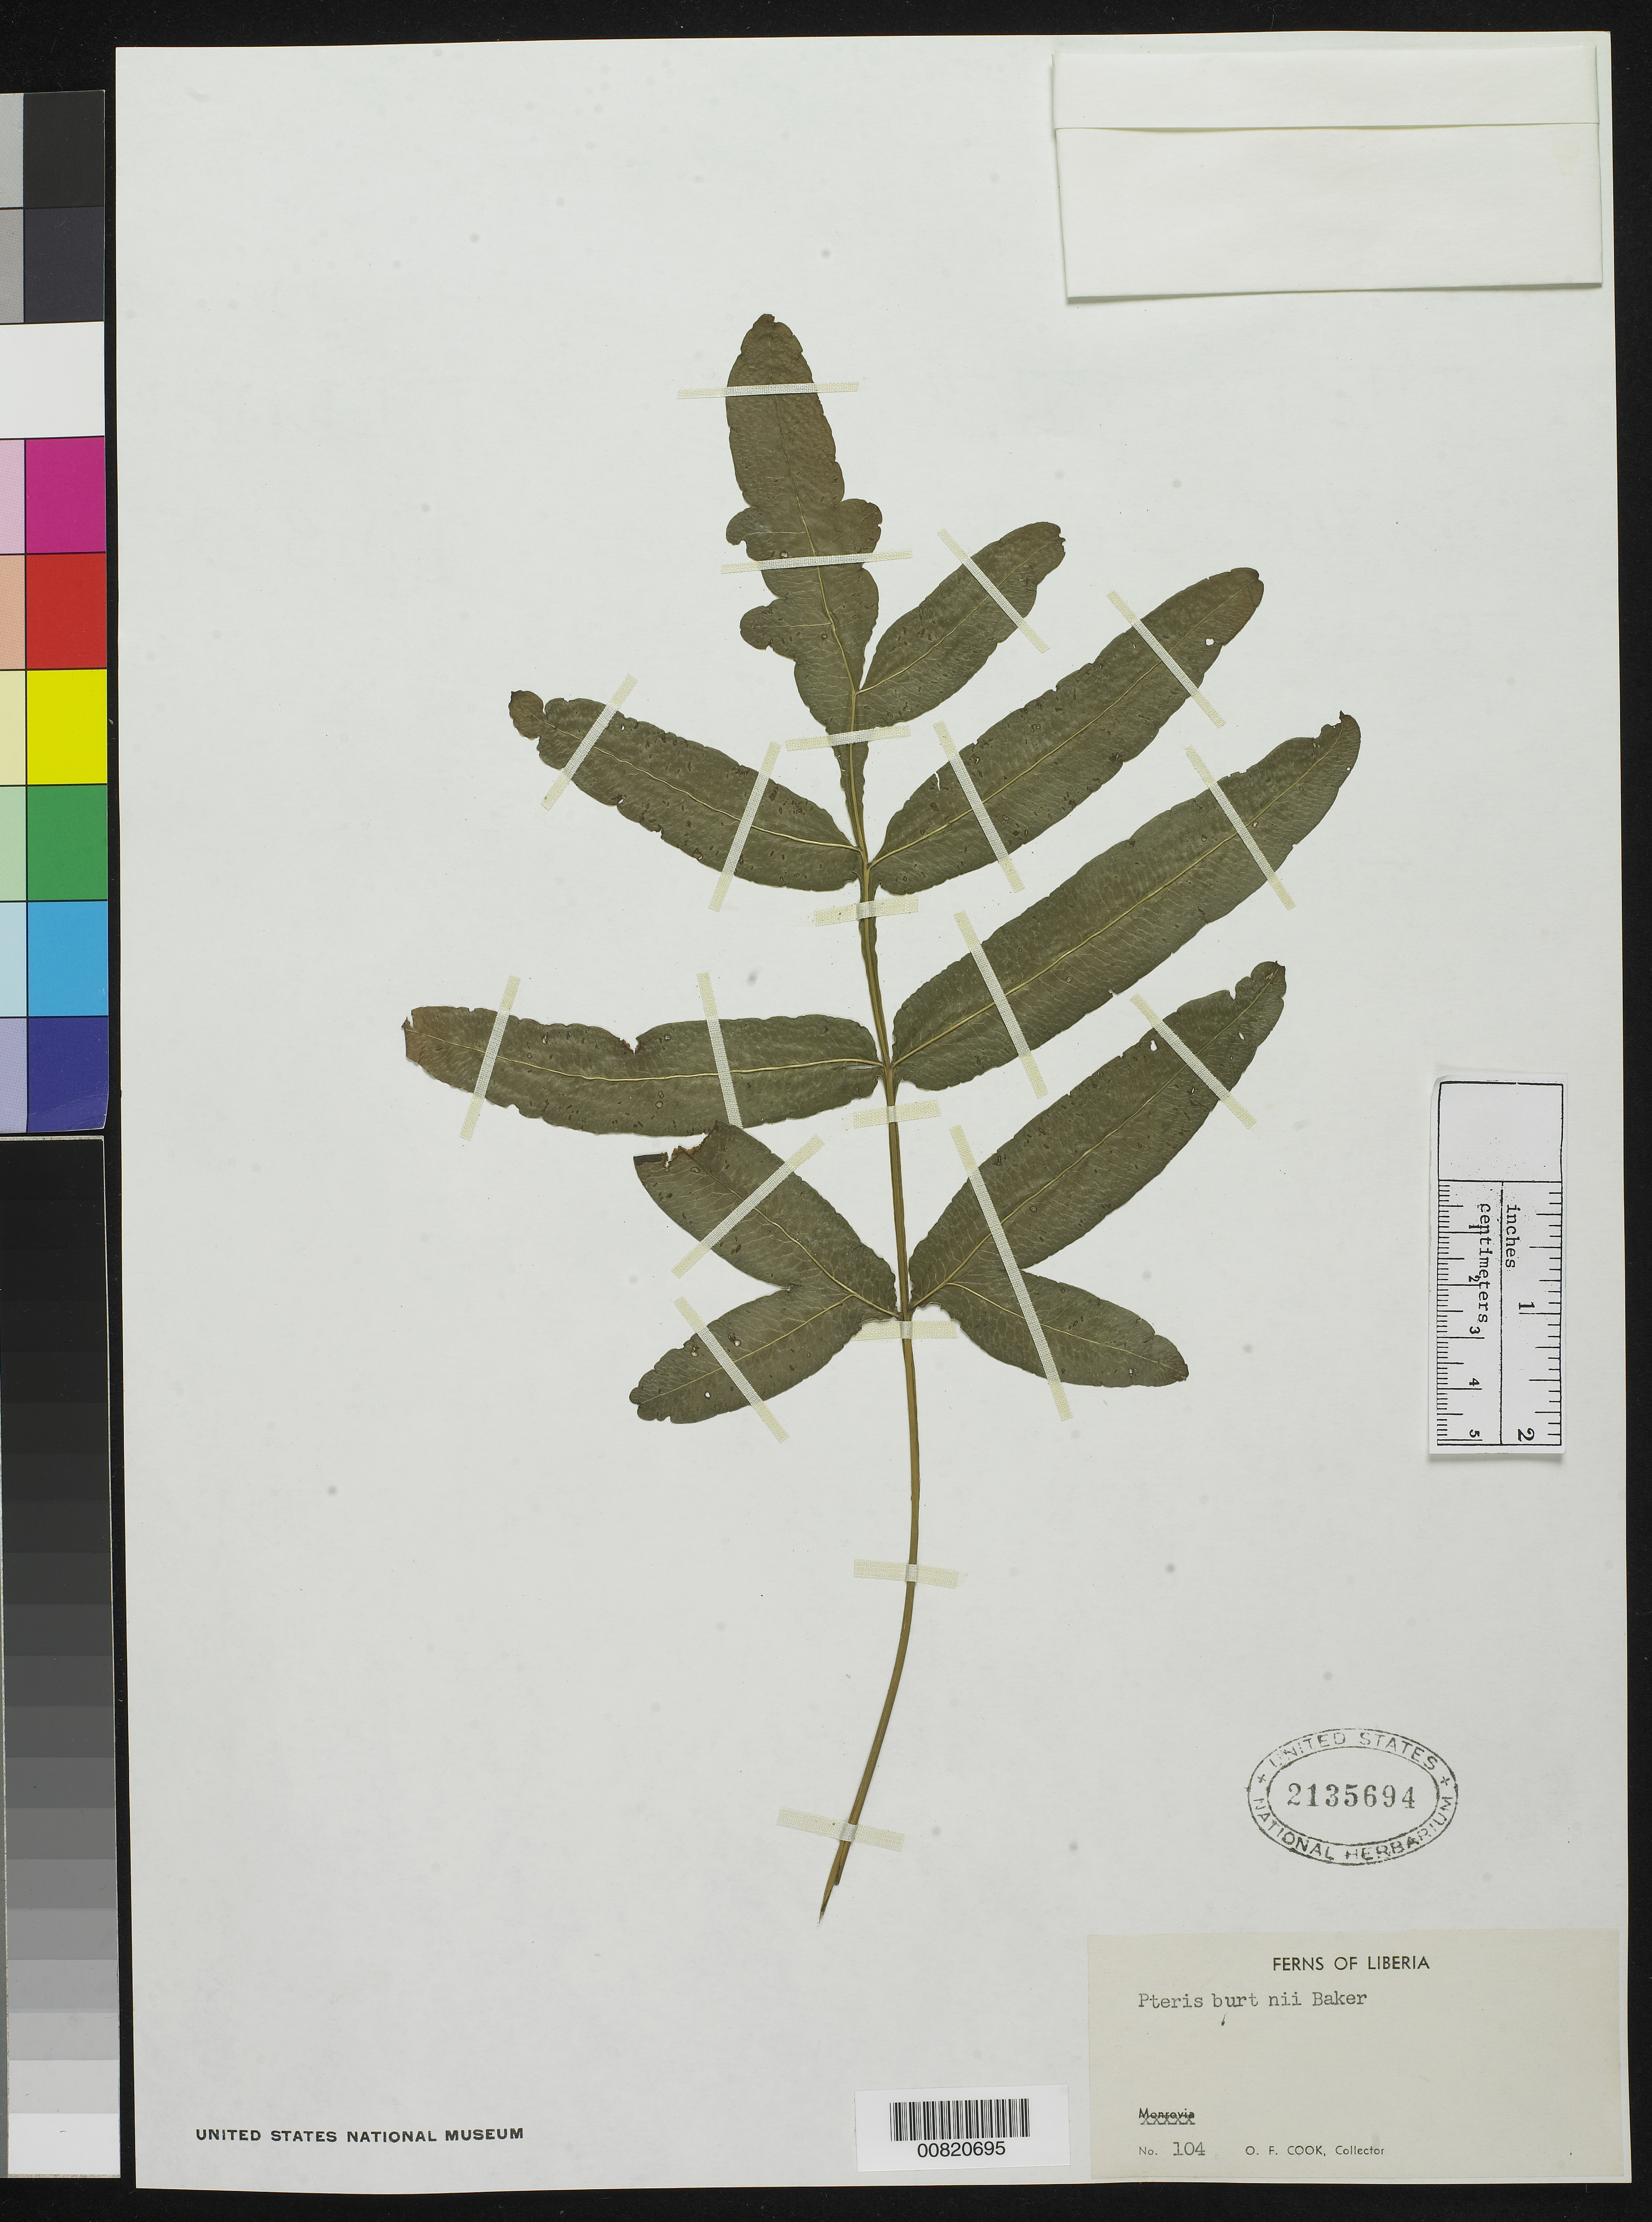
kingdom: Plantae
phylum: Tracheophyta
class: Polypodiopsida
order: Polypodiales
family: Pteridaceae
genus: Pteris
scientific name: Pteris atrovirens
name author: Willd.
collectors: O. F. Cook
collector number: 104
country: Liberia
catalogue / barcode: US 2135694